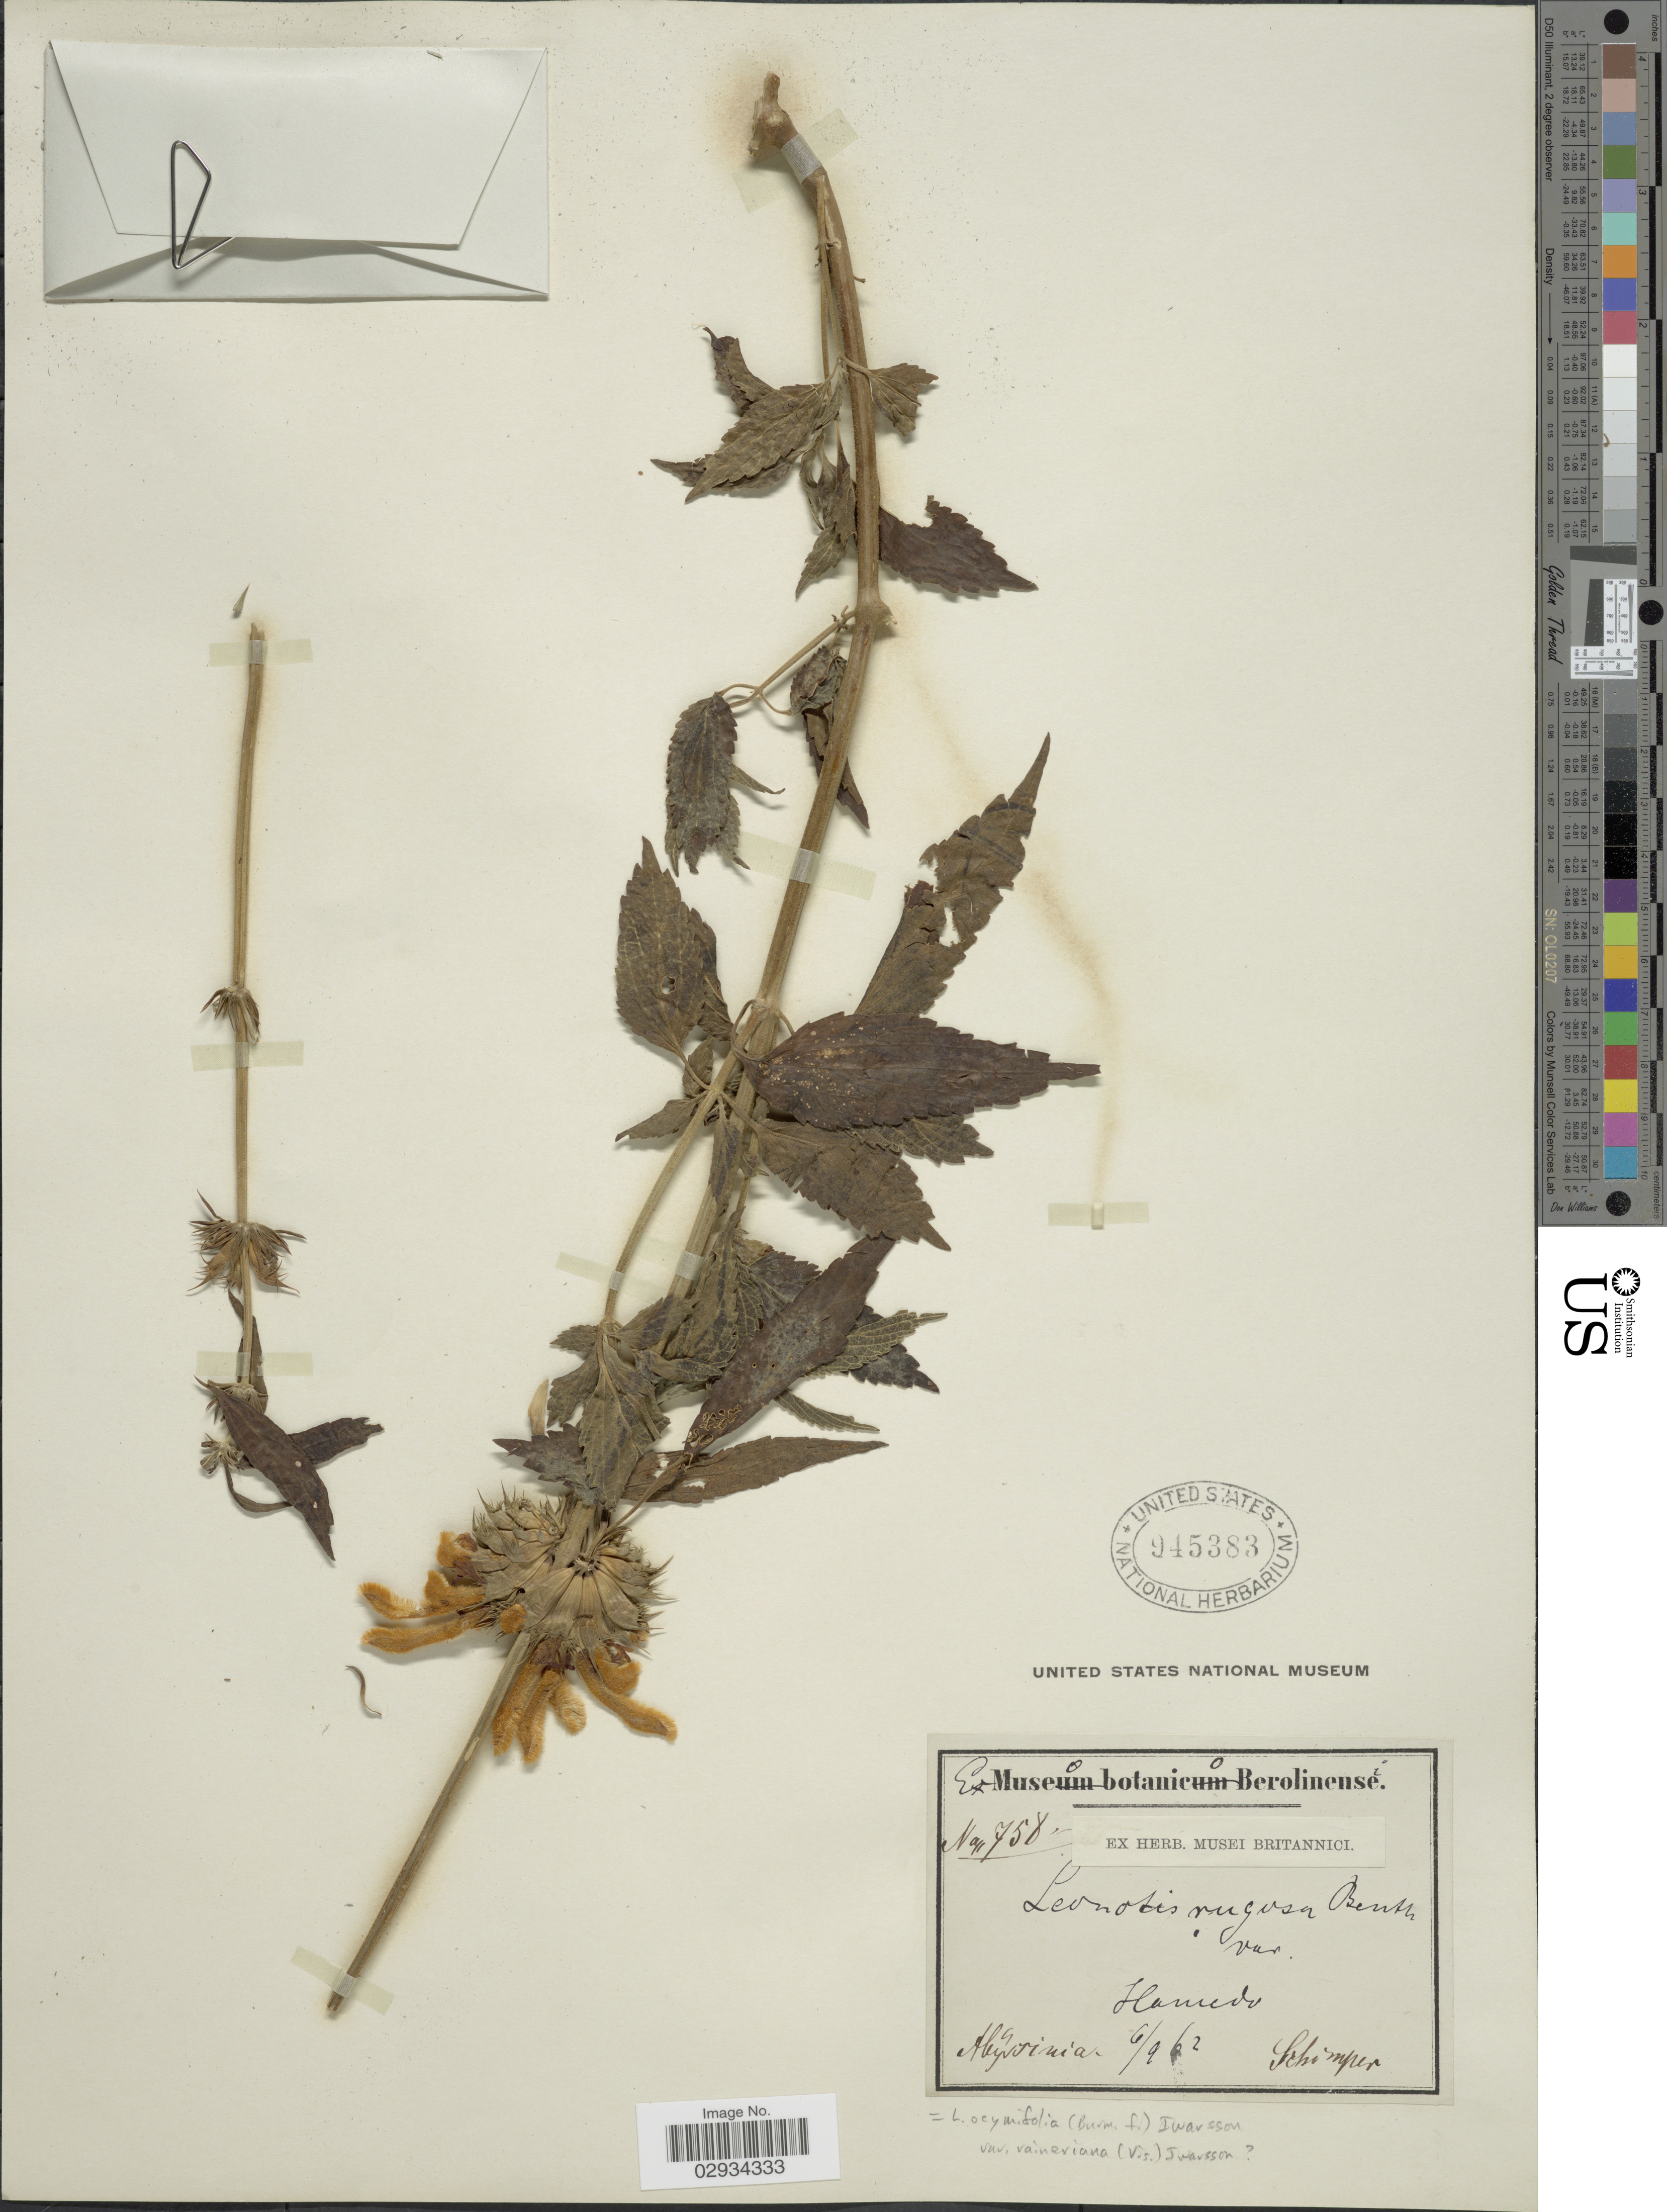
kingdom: Plantae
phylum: Tracheophyta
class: Magnoliopsida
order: Lamiales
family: Lamiaceae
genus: Leonotis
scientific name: Leonotis ocymifolia var. raineriana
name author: Iwarsson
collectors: -. Schimper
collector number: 758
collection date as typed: Transcribed d/m/y: 6/9/62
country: Eritrea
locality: Hamedo. Abyssinia.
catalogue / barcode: US 945383